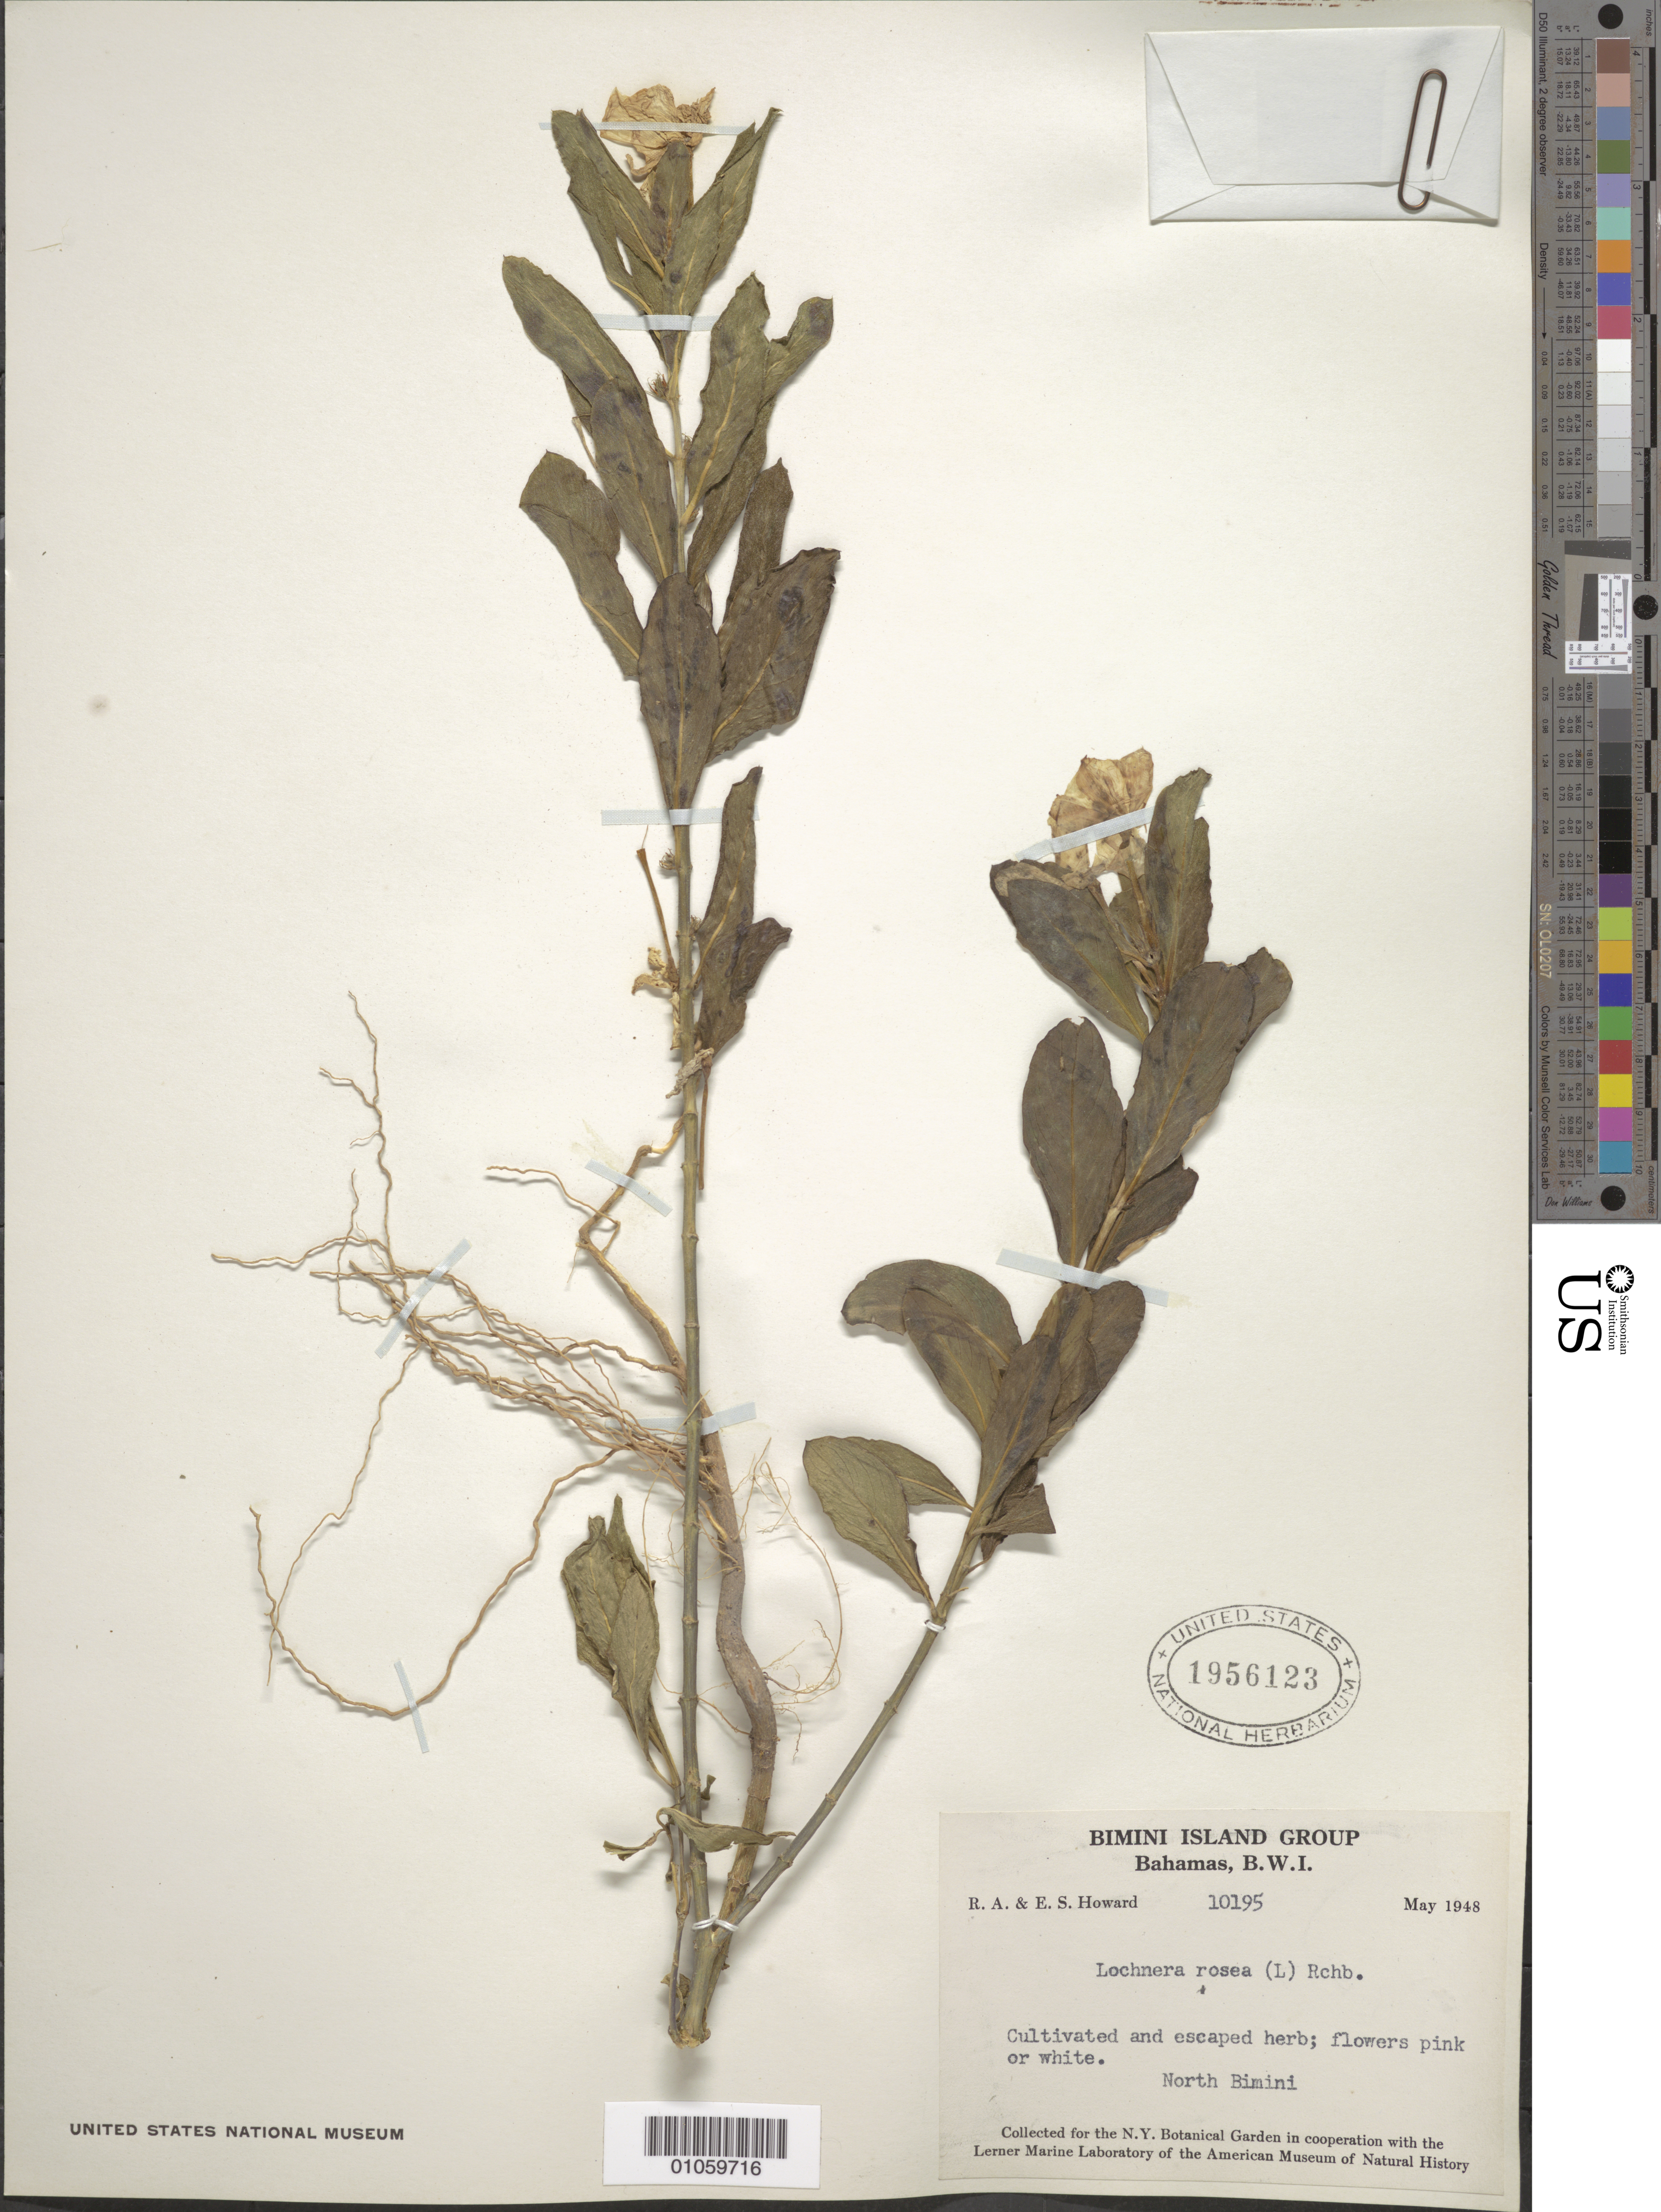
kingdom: Plantae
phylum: Tracheophyta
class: Magnoliopsida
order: Gentianales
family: Apocynaceae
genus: Lochnera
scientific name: Lochnera rosea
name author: (L.) Rchb. ex Endl.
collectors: R. A. Howard & E. S. Howard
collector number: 10195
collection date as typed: May 1948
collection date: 1948-05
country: Bahamas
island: Bimini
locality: North Bimini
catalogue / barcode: US 1956123